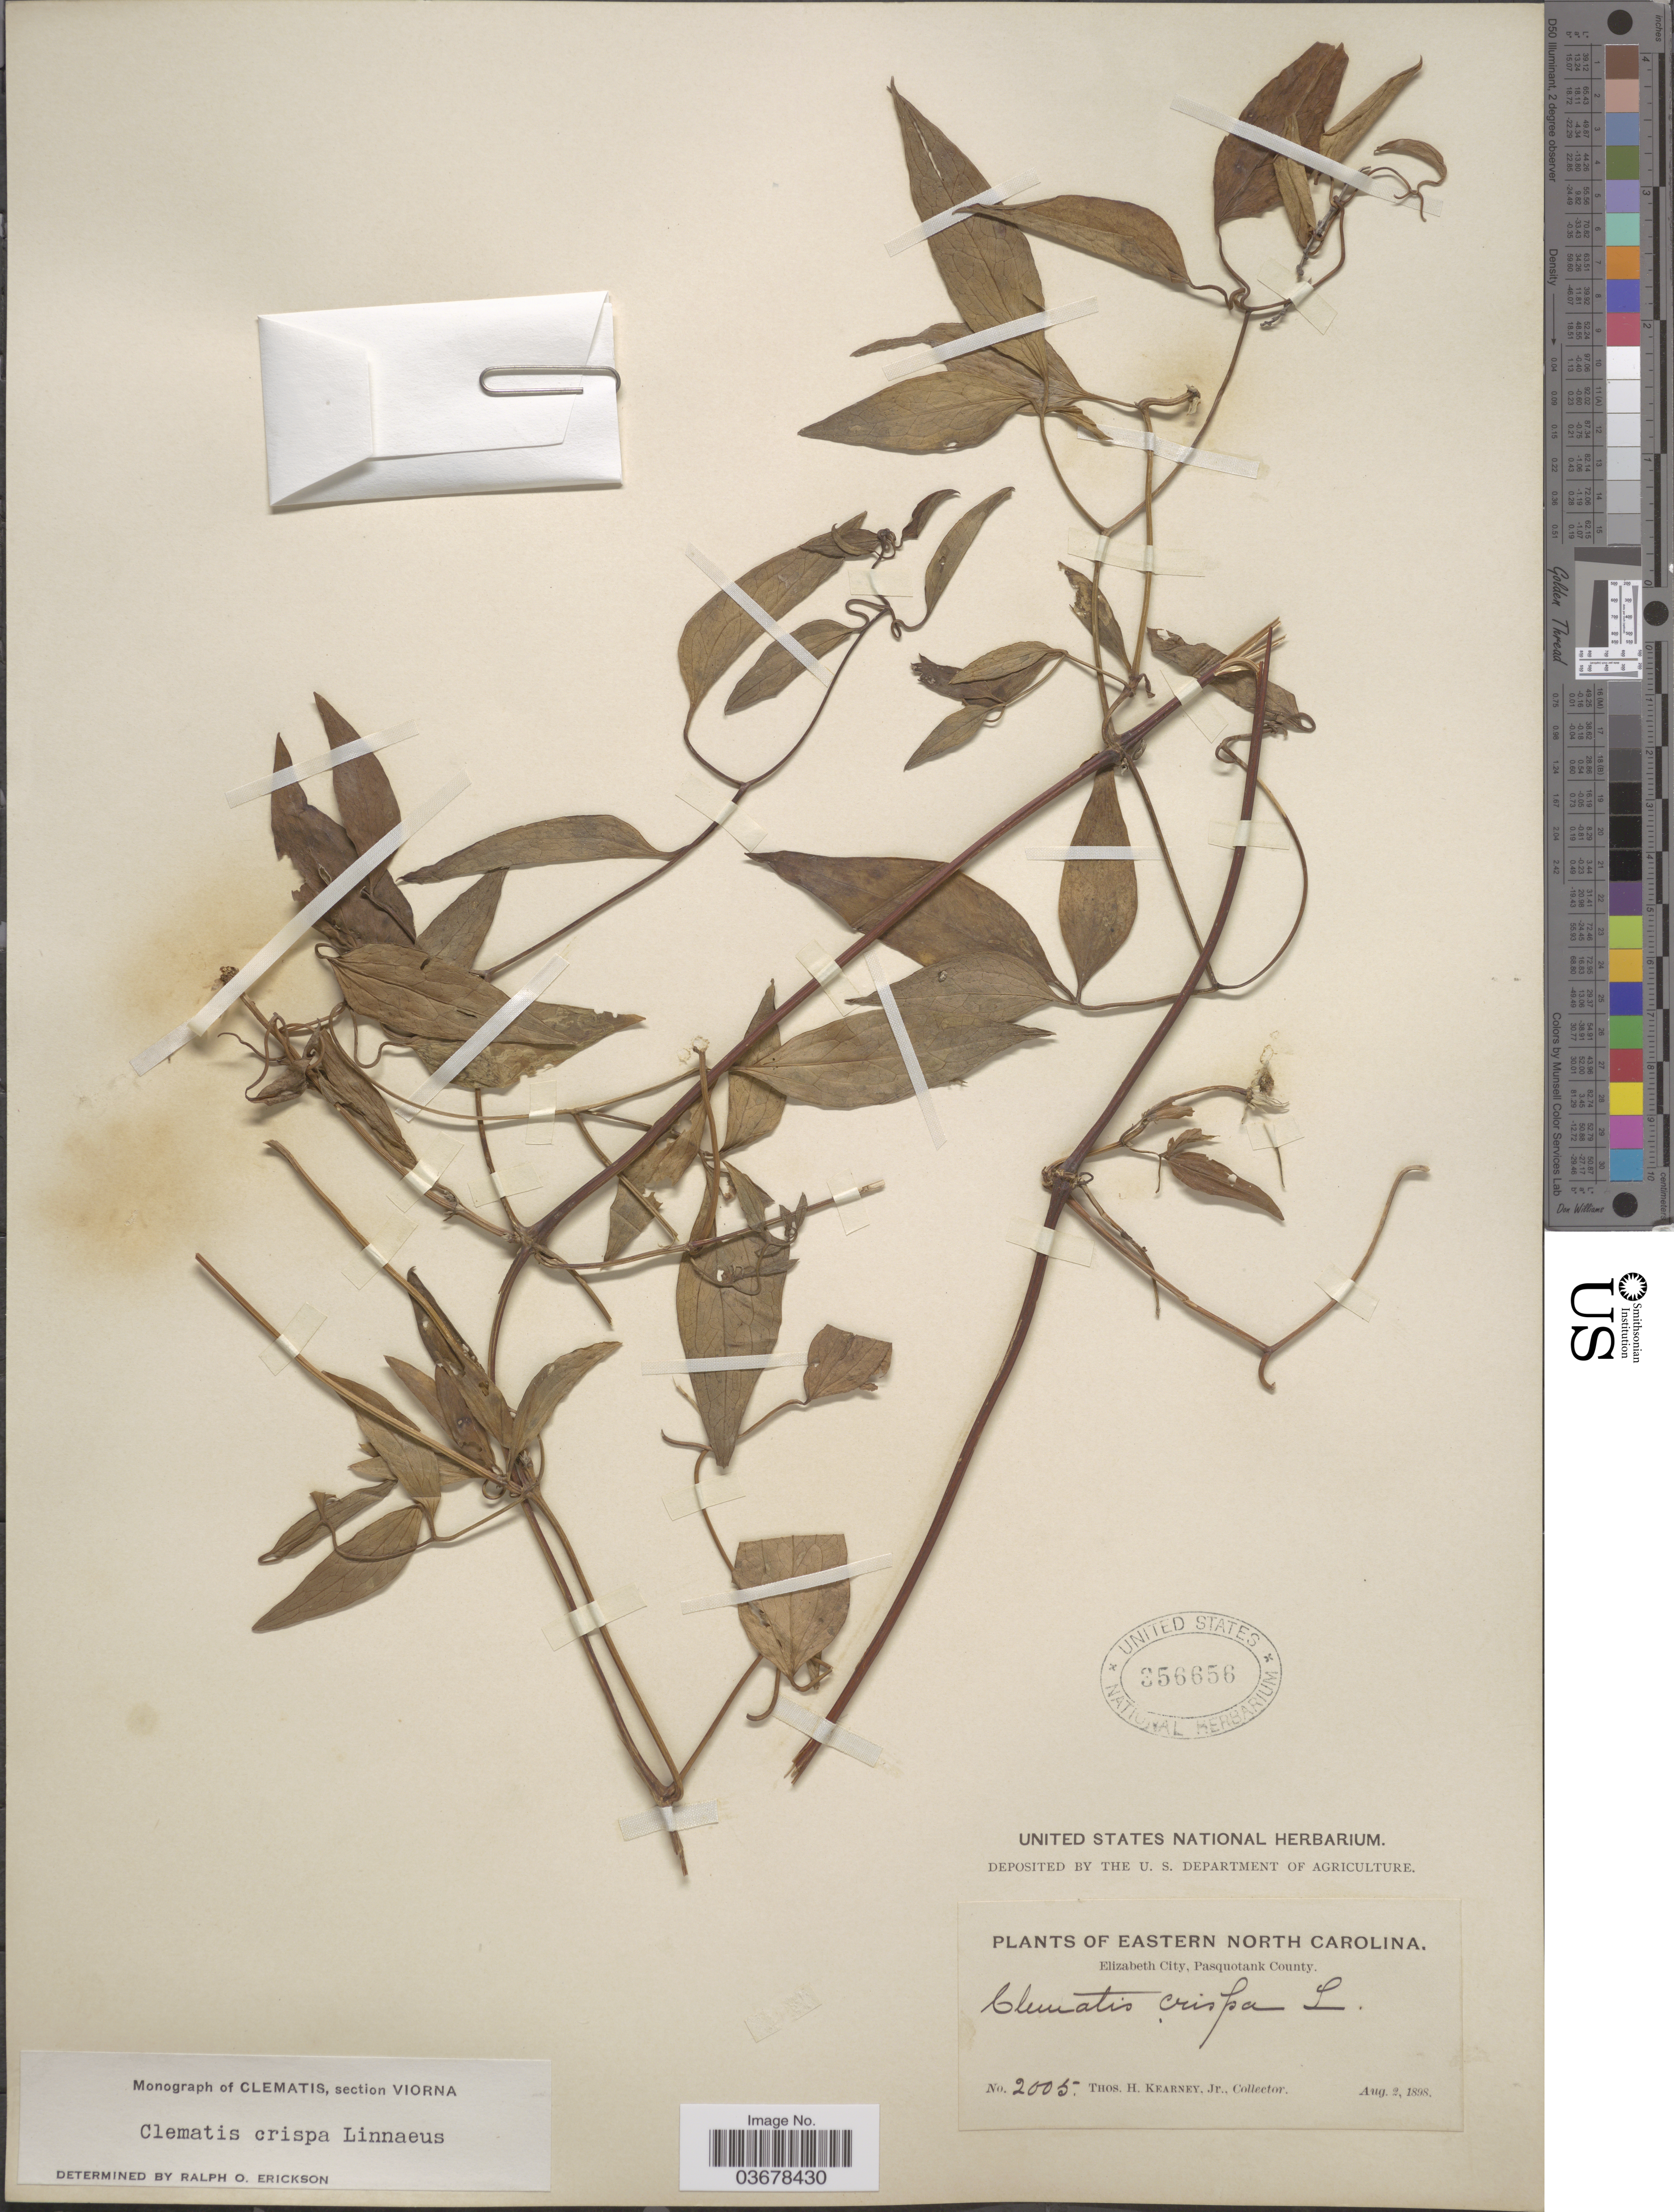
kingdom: Plantae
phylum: Tracheophyta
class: Magnoliopsida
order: Ranunculales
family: Ranunculaceae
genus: Clematis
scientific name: Clematis viorna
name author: L.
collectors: T. H. Kearney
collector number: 2005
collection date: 1898-08-02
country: United States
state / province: North Carolina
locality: Eastern North Carolina. Elizabeth City, Pasquotank County.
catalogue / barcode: US 356656